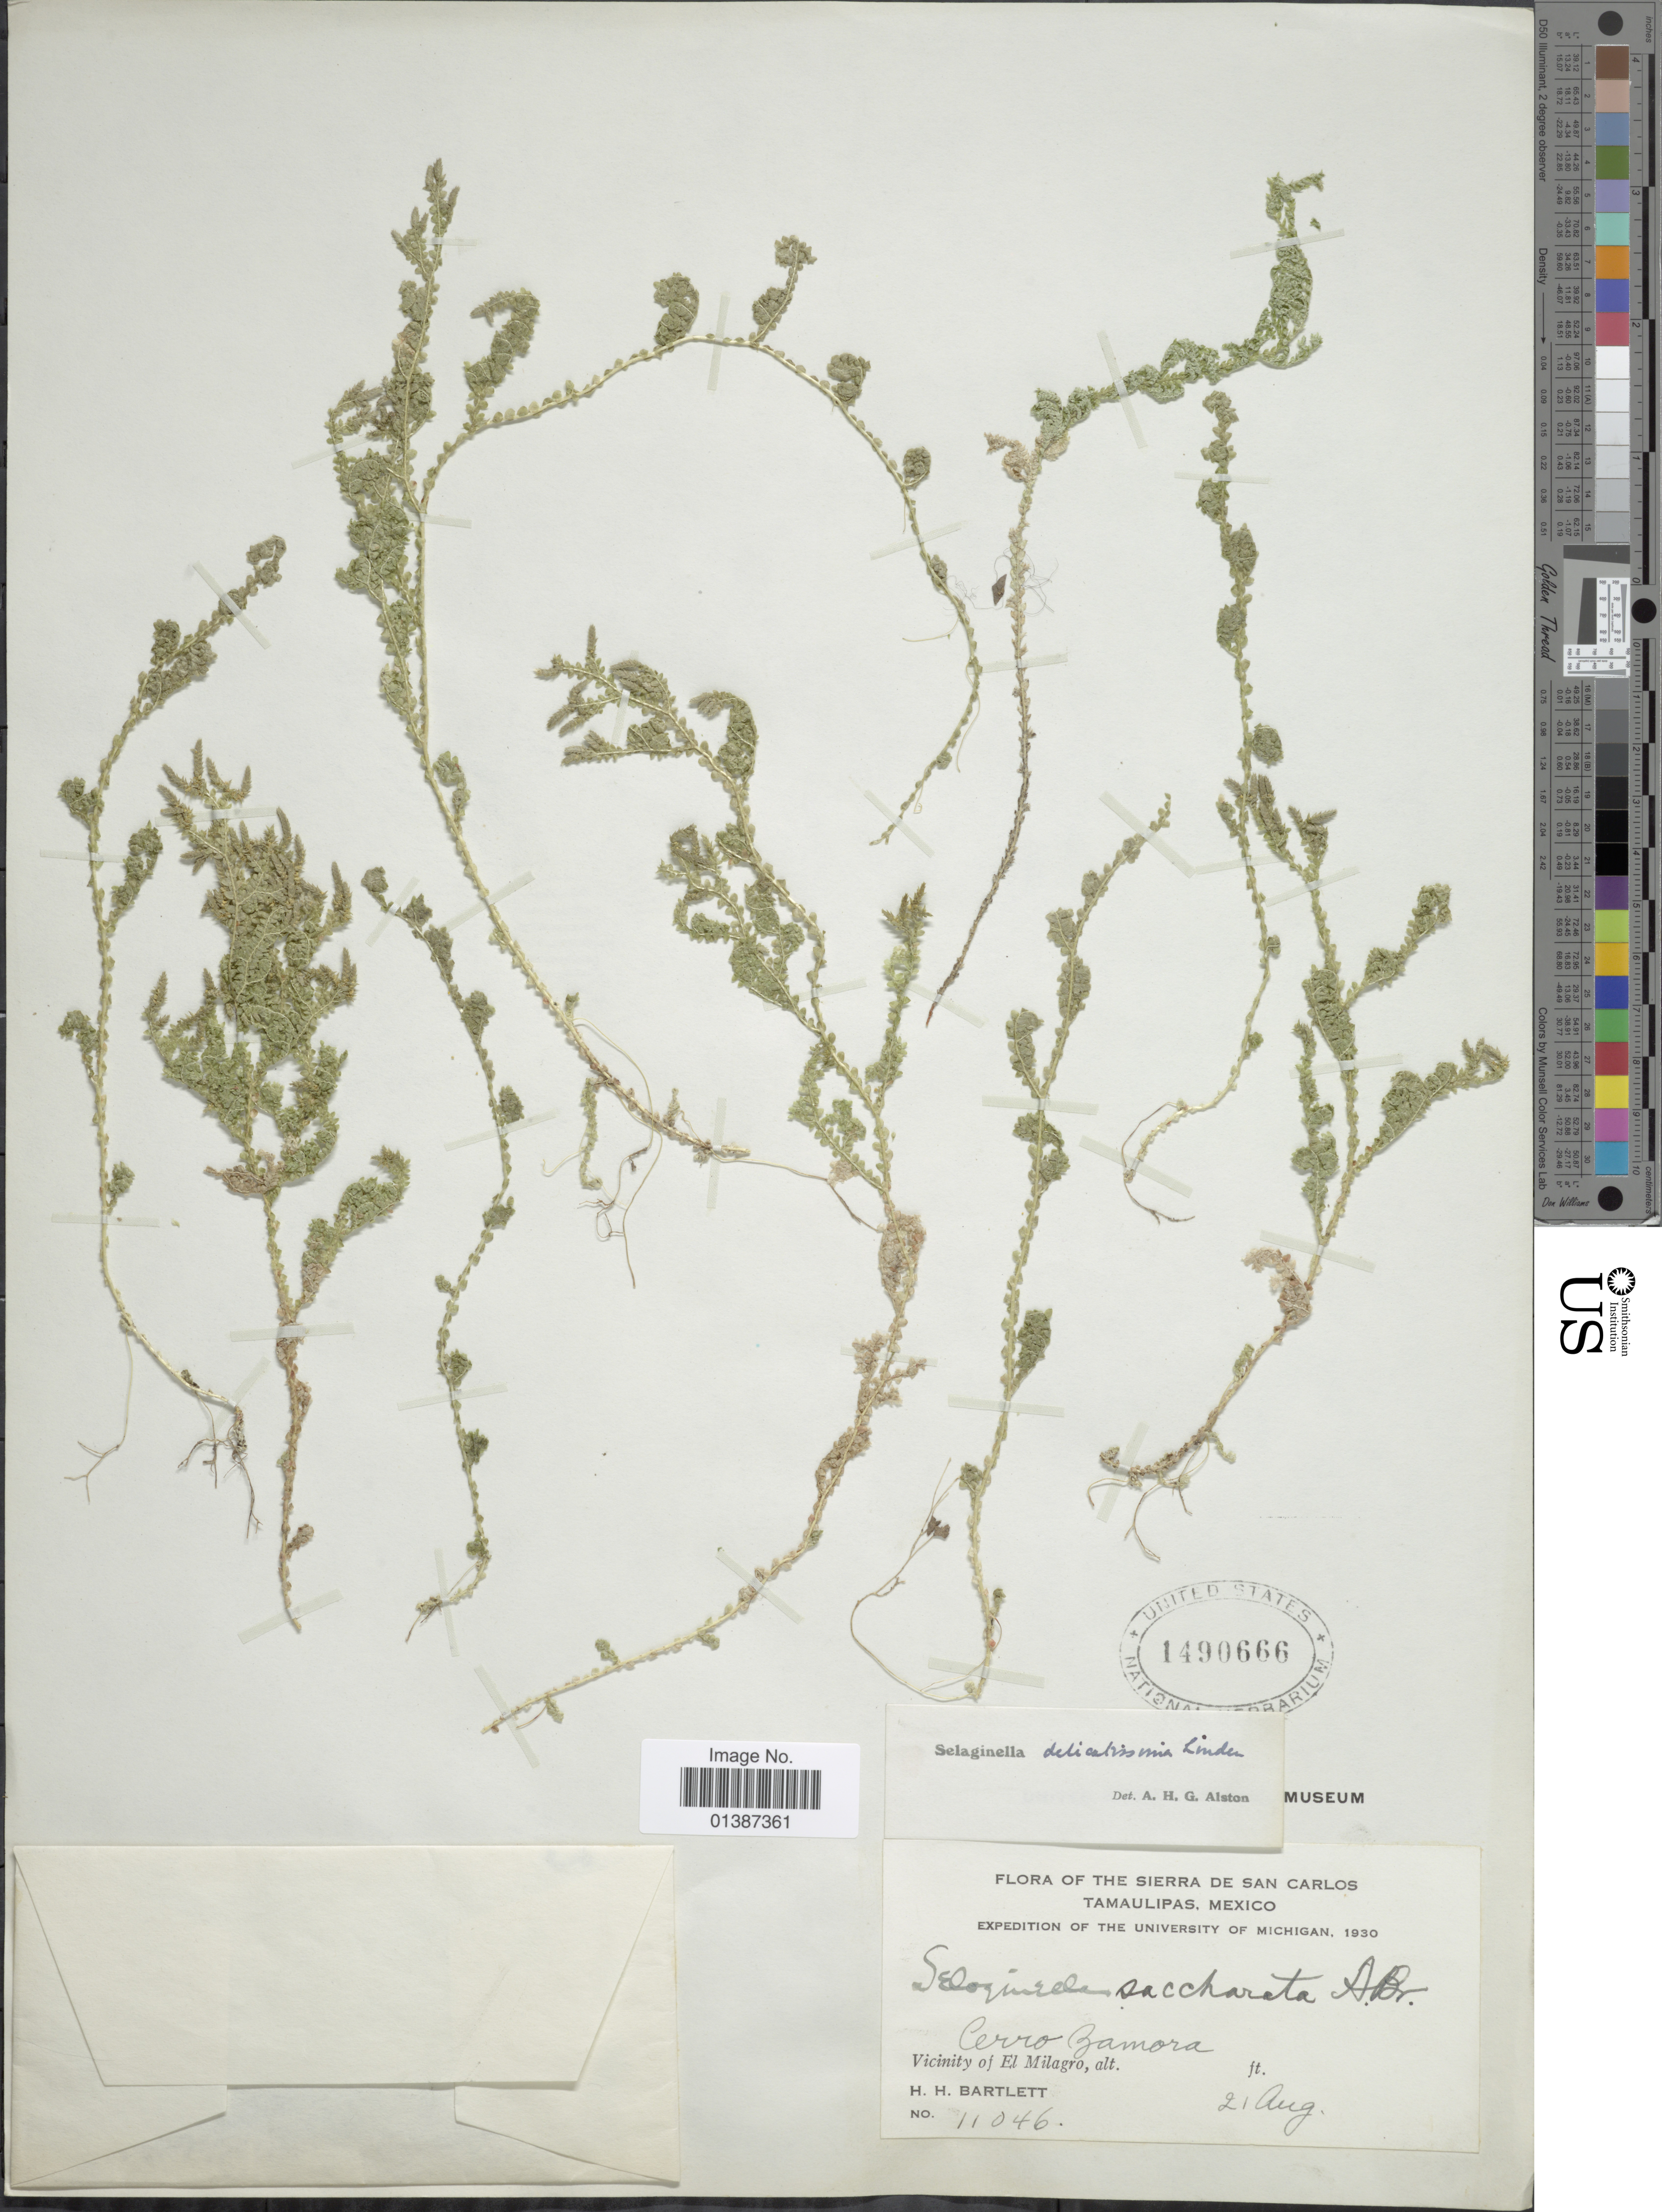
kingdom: Plantae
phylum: Tracheophyta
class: Lycopodiopsida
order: Selaginellales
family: Selaginellaceae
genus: Selaginella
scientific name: Selaginella delicatissima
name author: Linden ex A. Braun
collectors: H. H. Bartlett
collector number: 11046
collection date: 1930-08-21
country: Mexico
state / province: Tamaulipas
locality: The Sierra de San carlos Tamaulipas, Cerro Zamora, Vicinity of El Milagro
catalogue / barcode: US 1490666